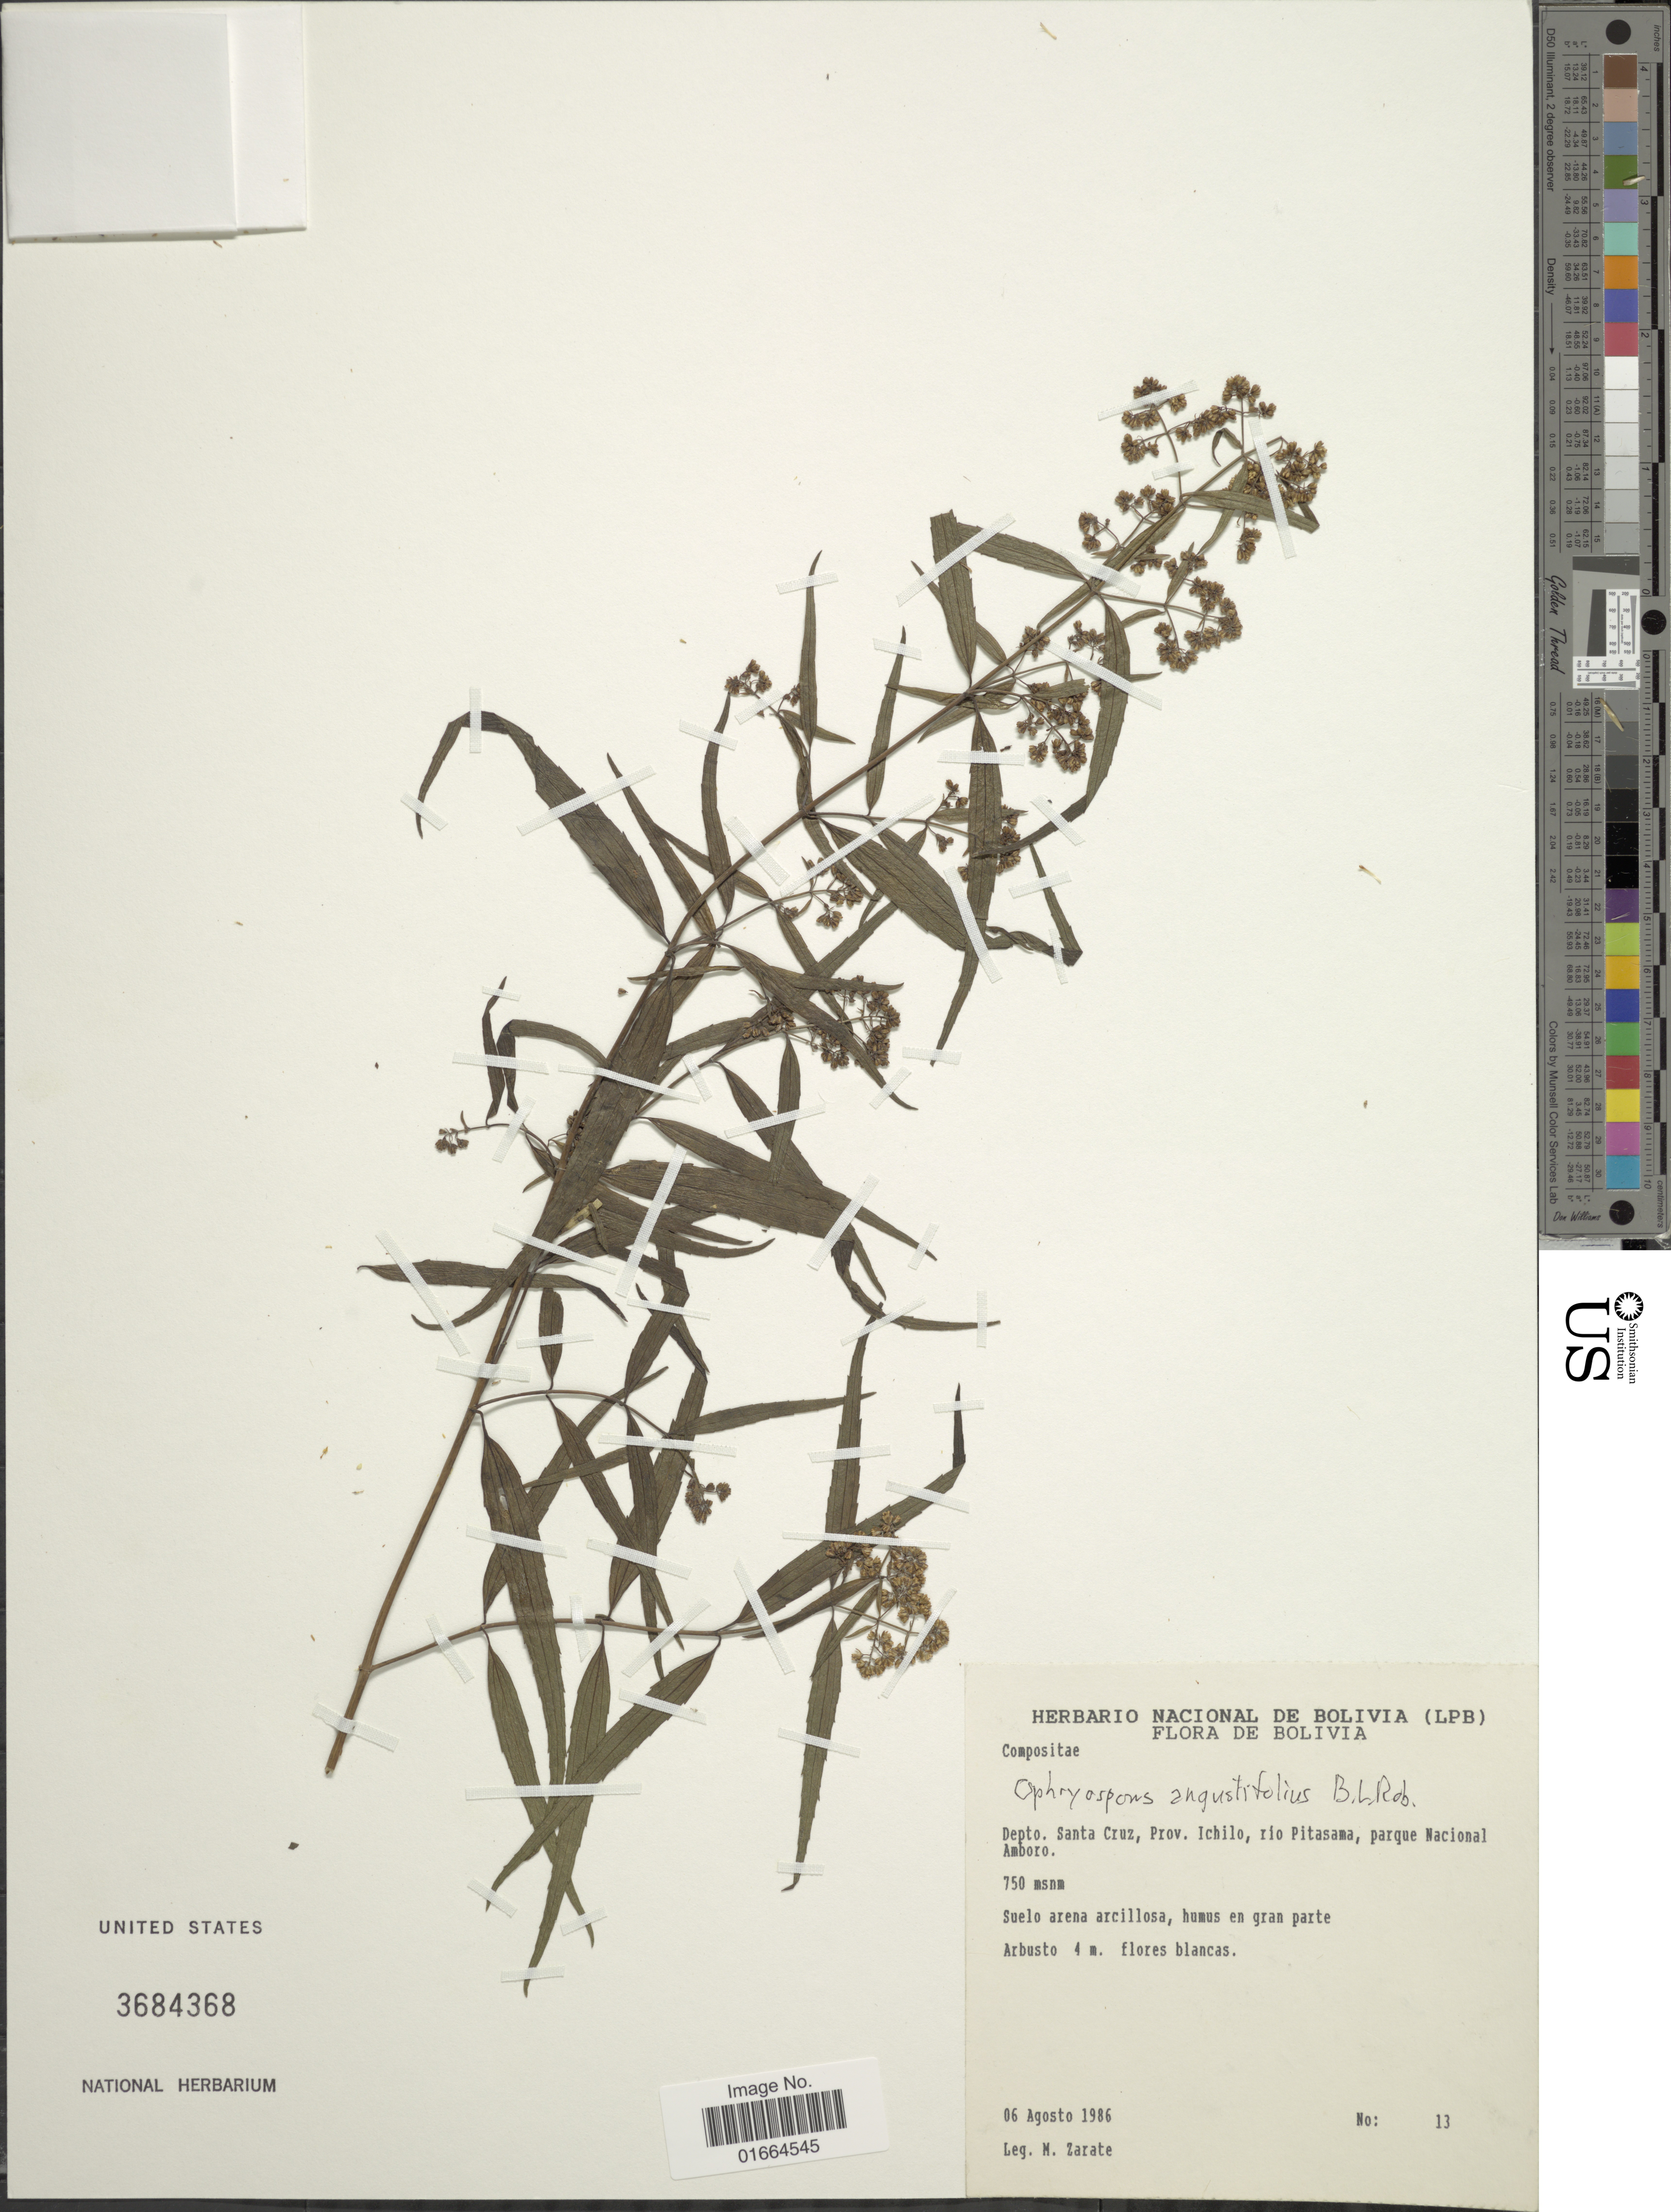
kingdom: Plantae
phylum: Tracheophyta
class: Magnoliopsida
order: Asterales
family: Asteraceae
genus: Ophryosporus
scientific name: Ophryosporus angustifolius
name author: B.L. Rob.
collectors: M. Castaneda-Zarate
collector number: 13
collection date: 1986-08-06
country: Bolivia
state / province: Santa Cruz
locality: Depto. Santa Cruz, Prov. Ichilo, rio Pitasama, parque Nacional Amboro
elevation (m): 750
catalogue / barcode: US 3684368